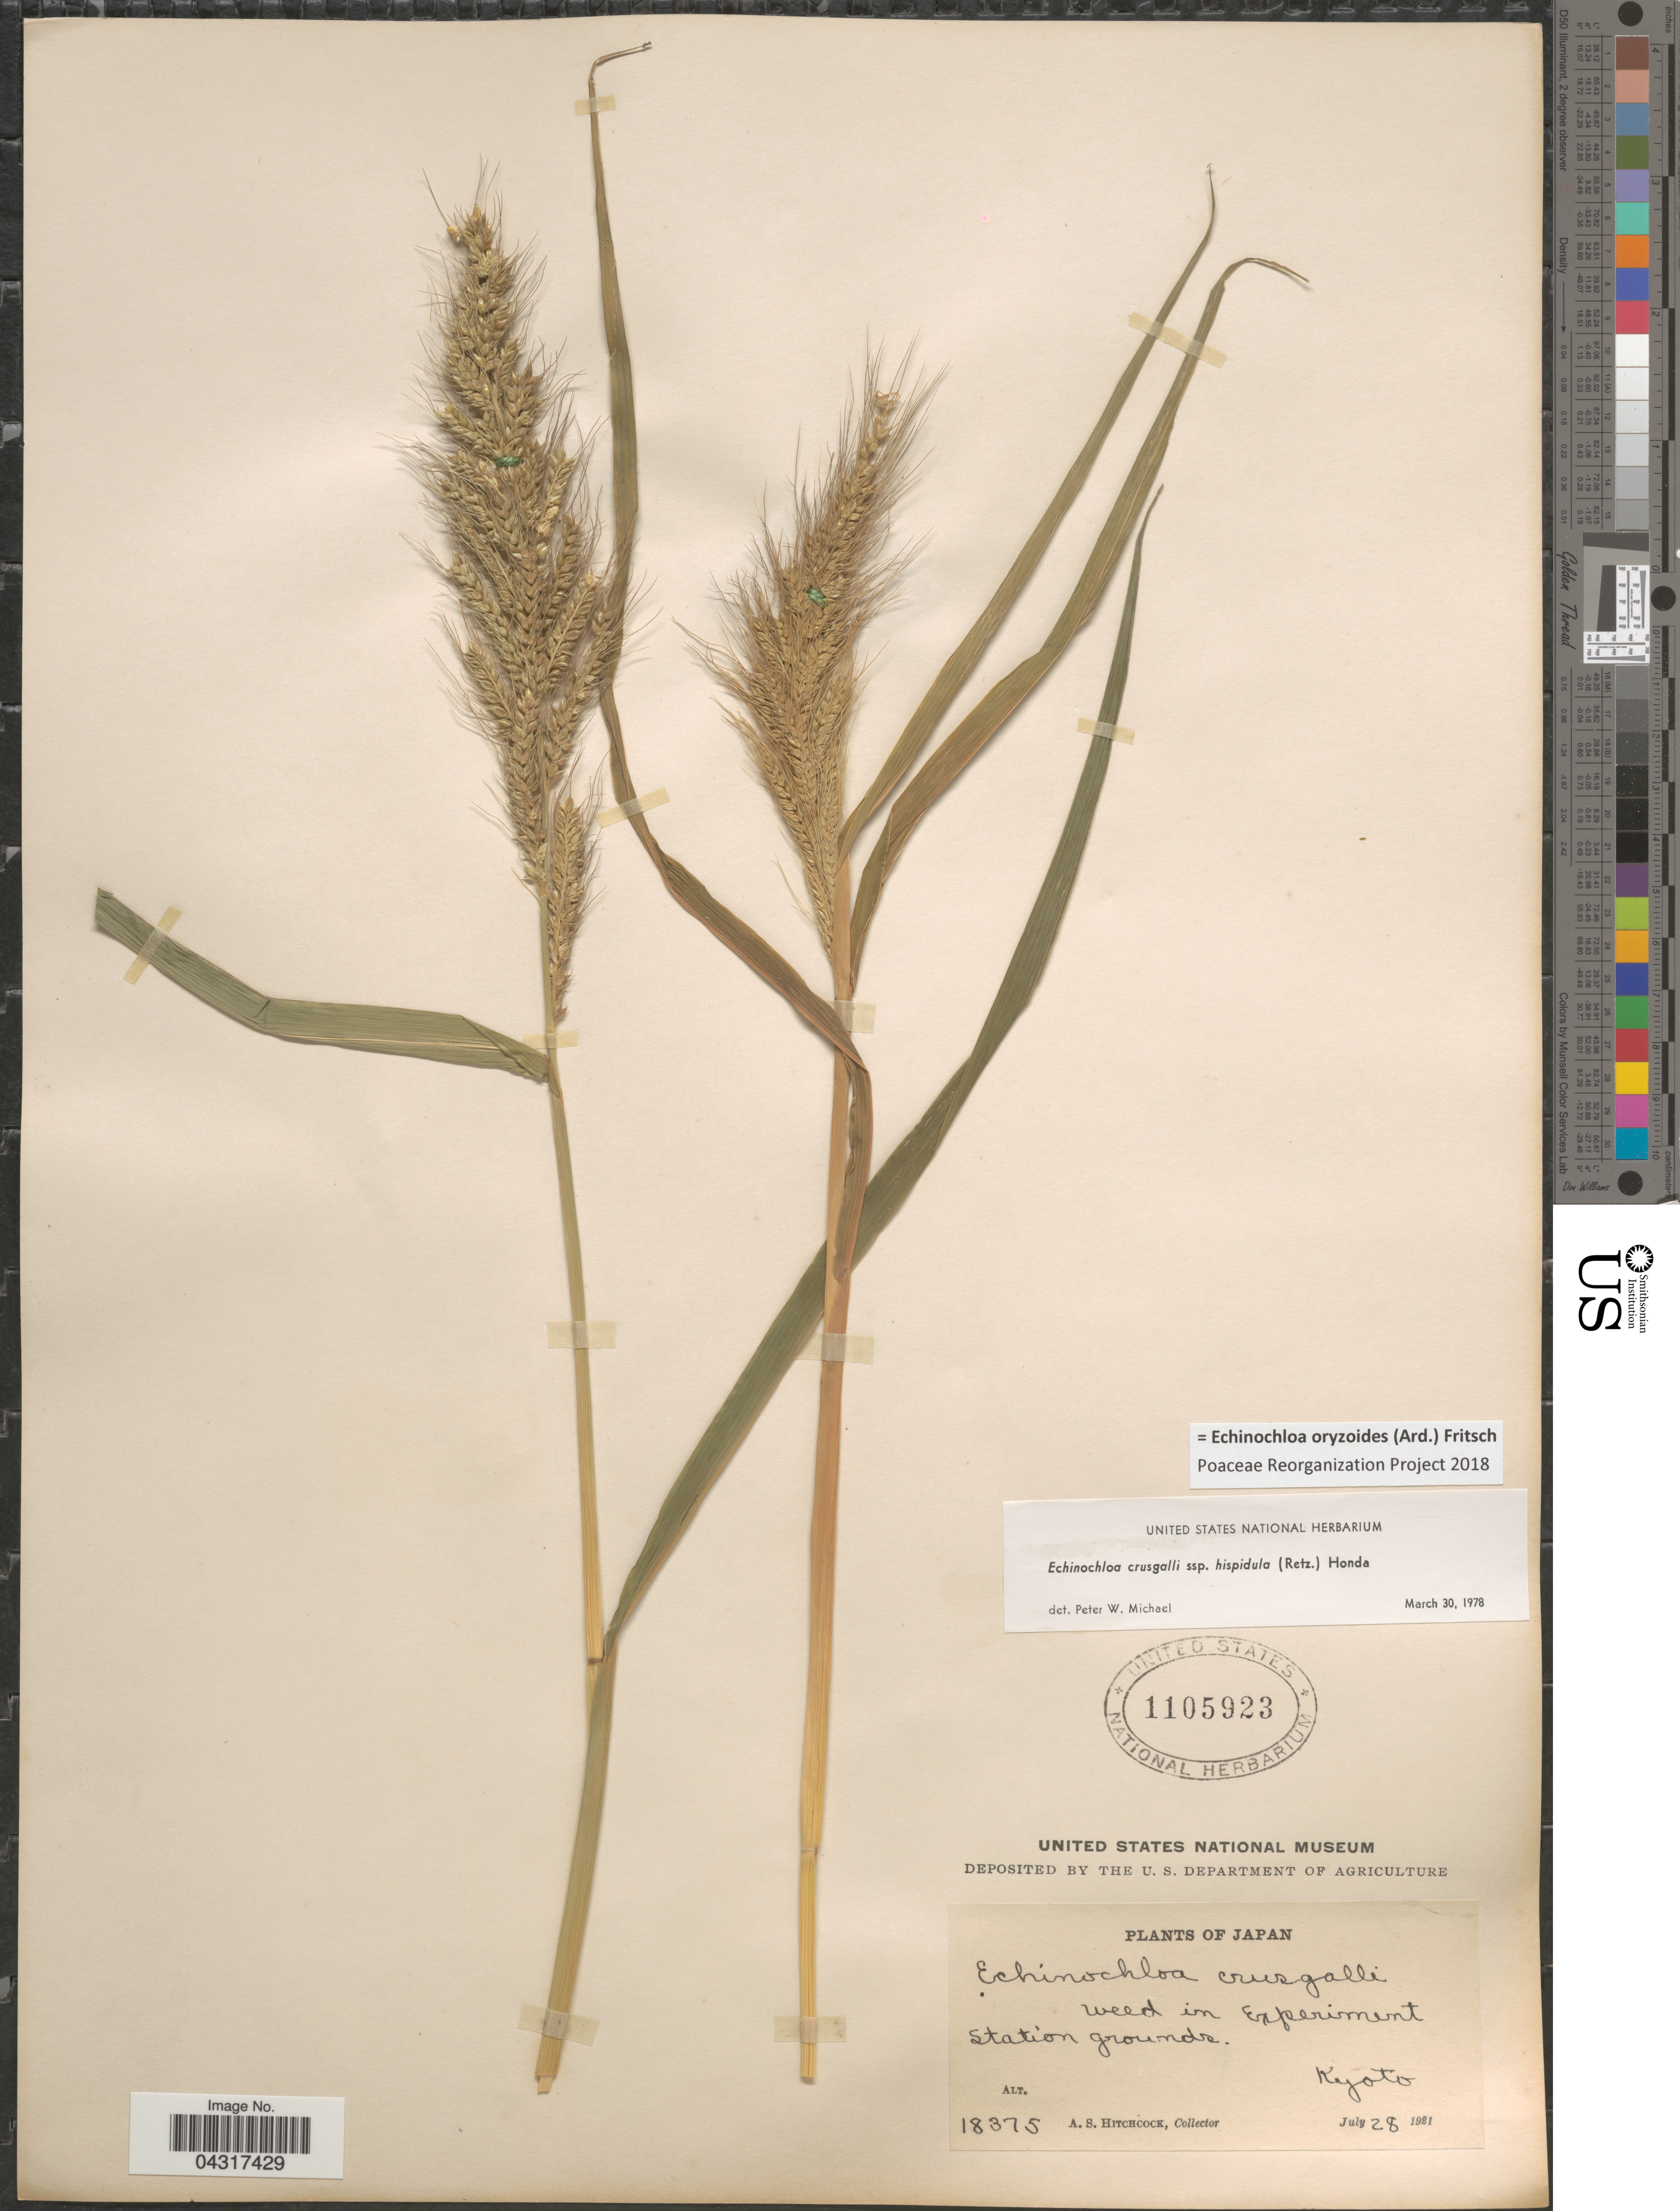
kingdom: Plantae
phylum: Tracheophyta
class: Liliopsida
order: Poales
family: Poaceae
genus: Echinochloa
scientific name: Echinochloa oryzoides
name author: (Ard.) Fritsch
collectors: A. S. Hitchcock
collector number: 18375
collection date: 1921-07-28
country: Japan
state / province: Kyoto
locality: Weed in Experiment Station grounds. Kyoto.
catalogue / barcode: US 1105923